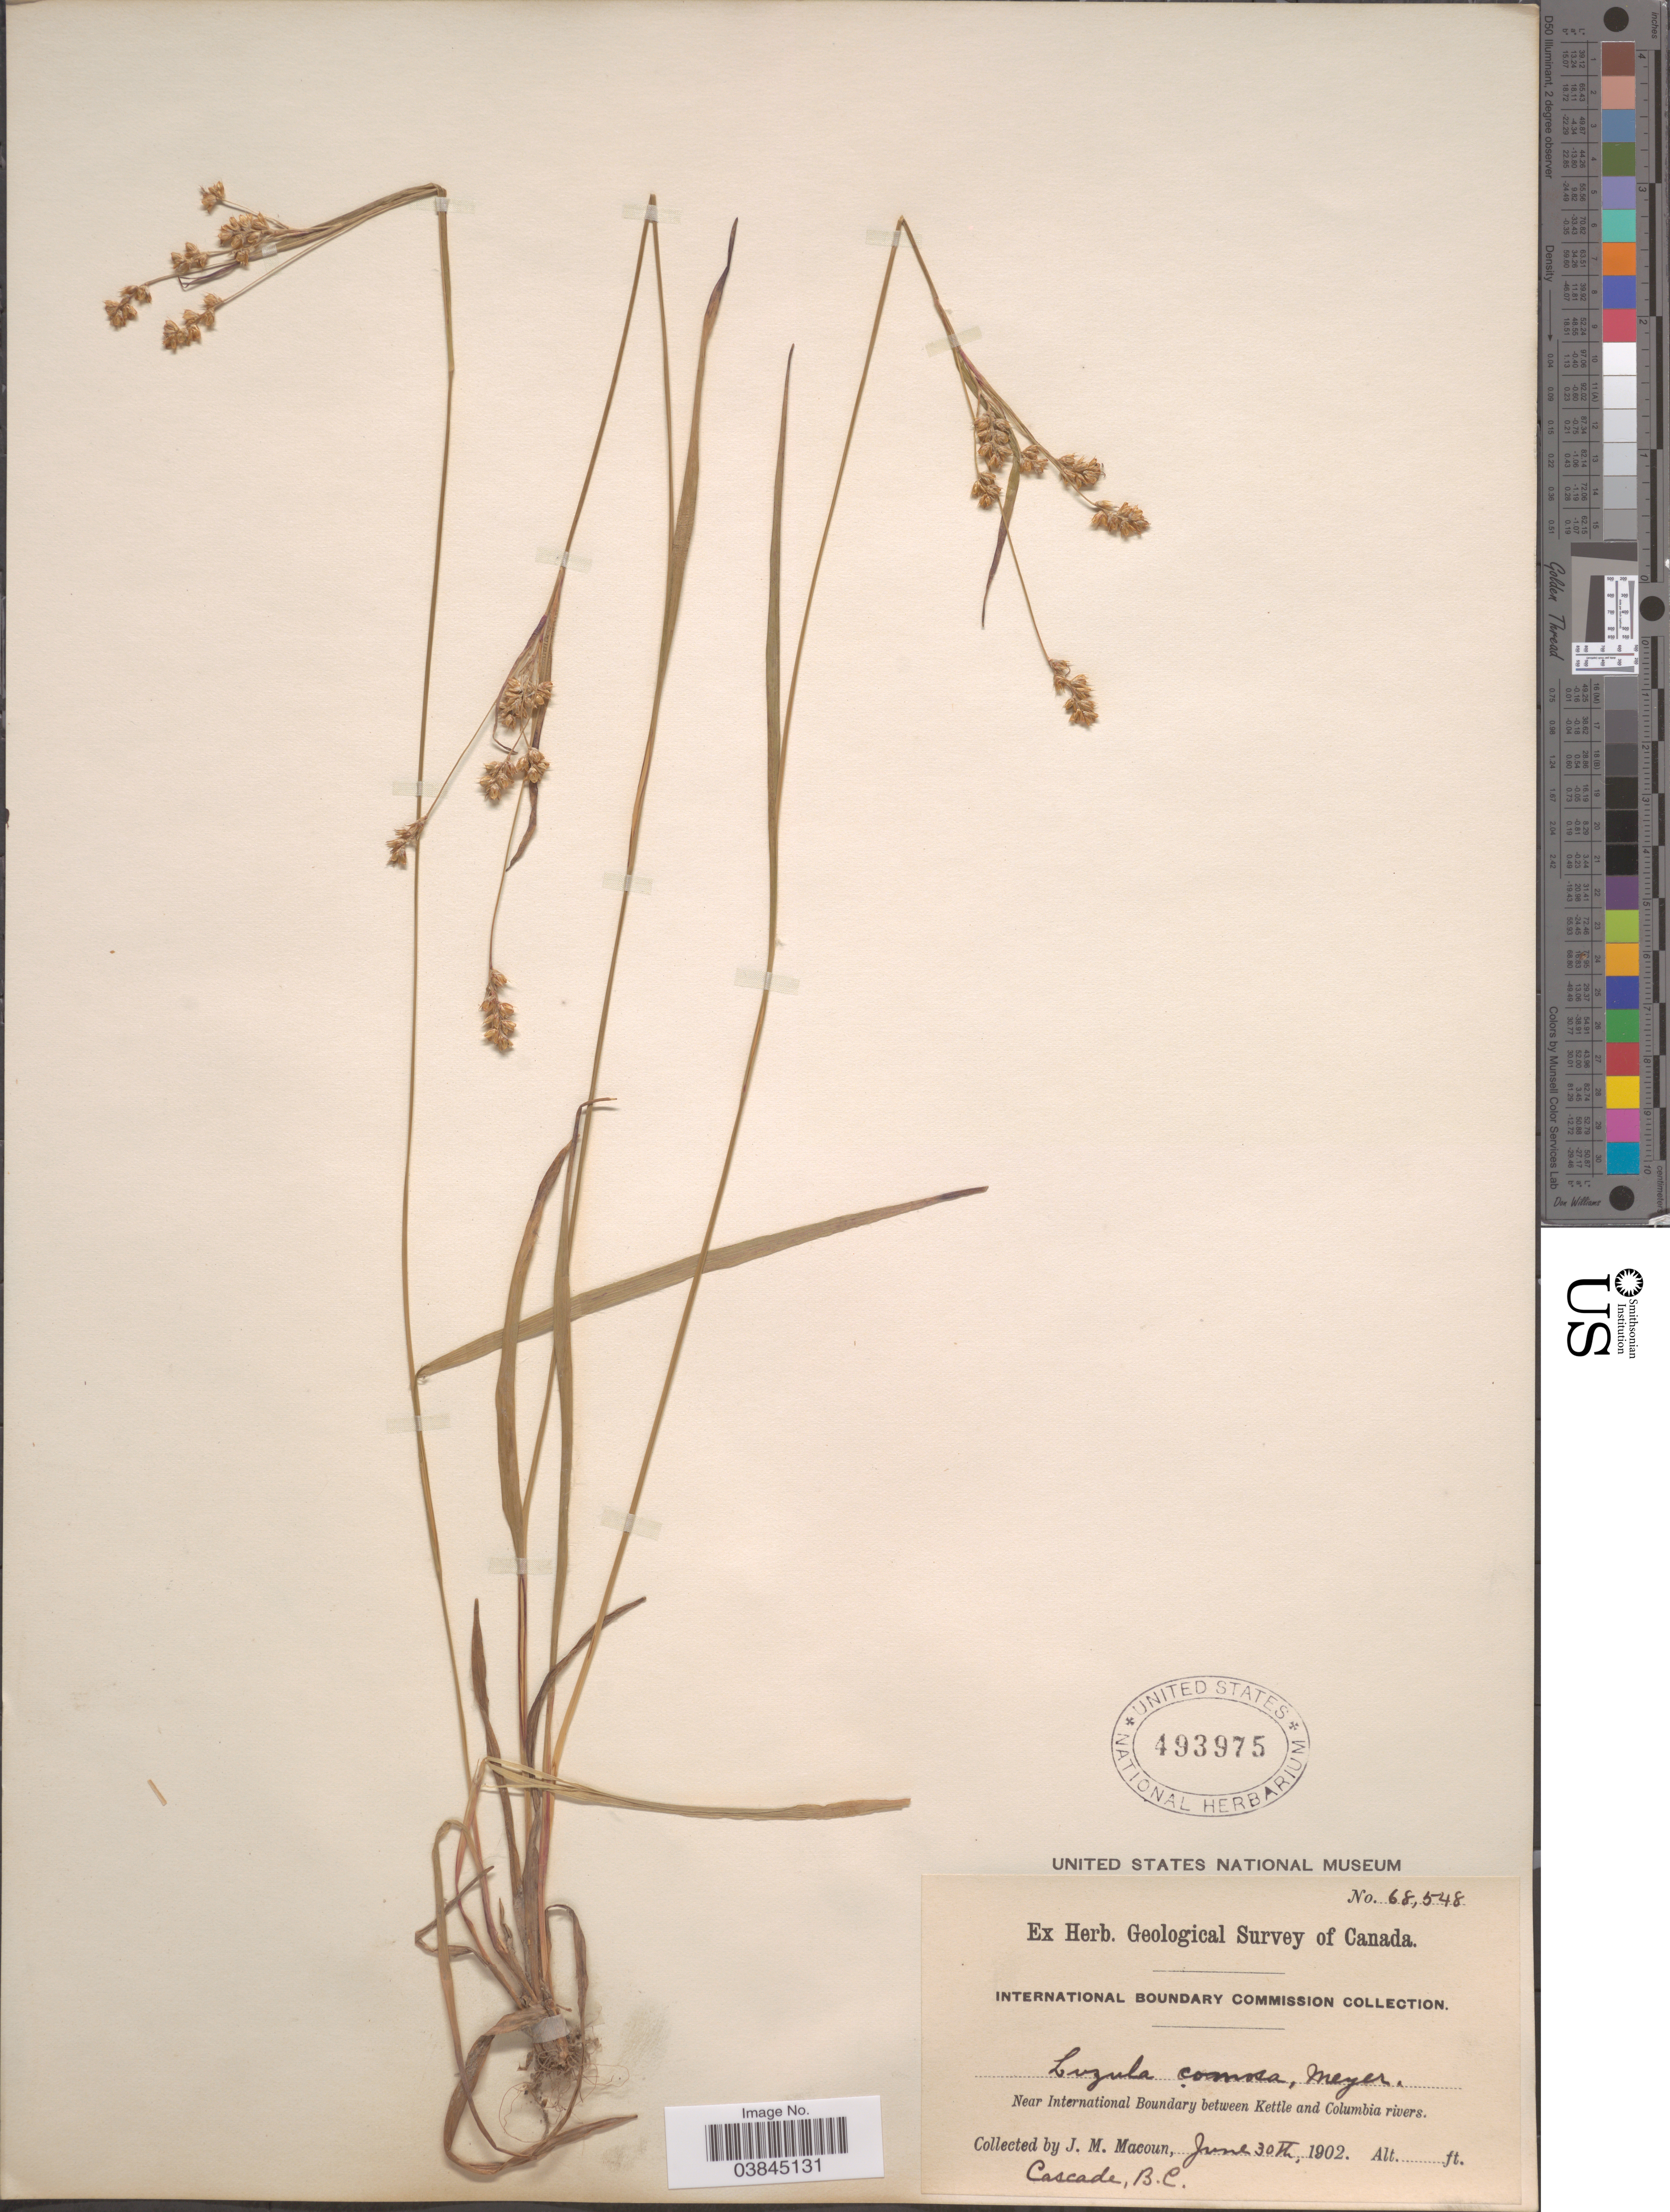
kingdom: Plantae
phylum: Tracheophyta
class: Liliopsida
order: Poales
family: Juncaceae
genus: Luzula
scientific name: Luzula campestris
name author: (L.) DC.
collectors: J. M. Macoun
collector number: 68548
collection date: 1902-06-30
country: Canada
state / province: British Columbia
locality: Near International Boundary between Kettle and Columbia rivers. Cascade.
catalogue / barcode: US 493975